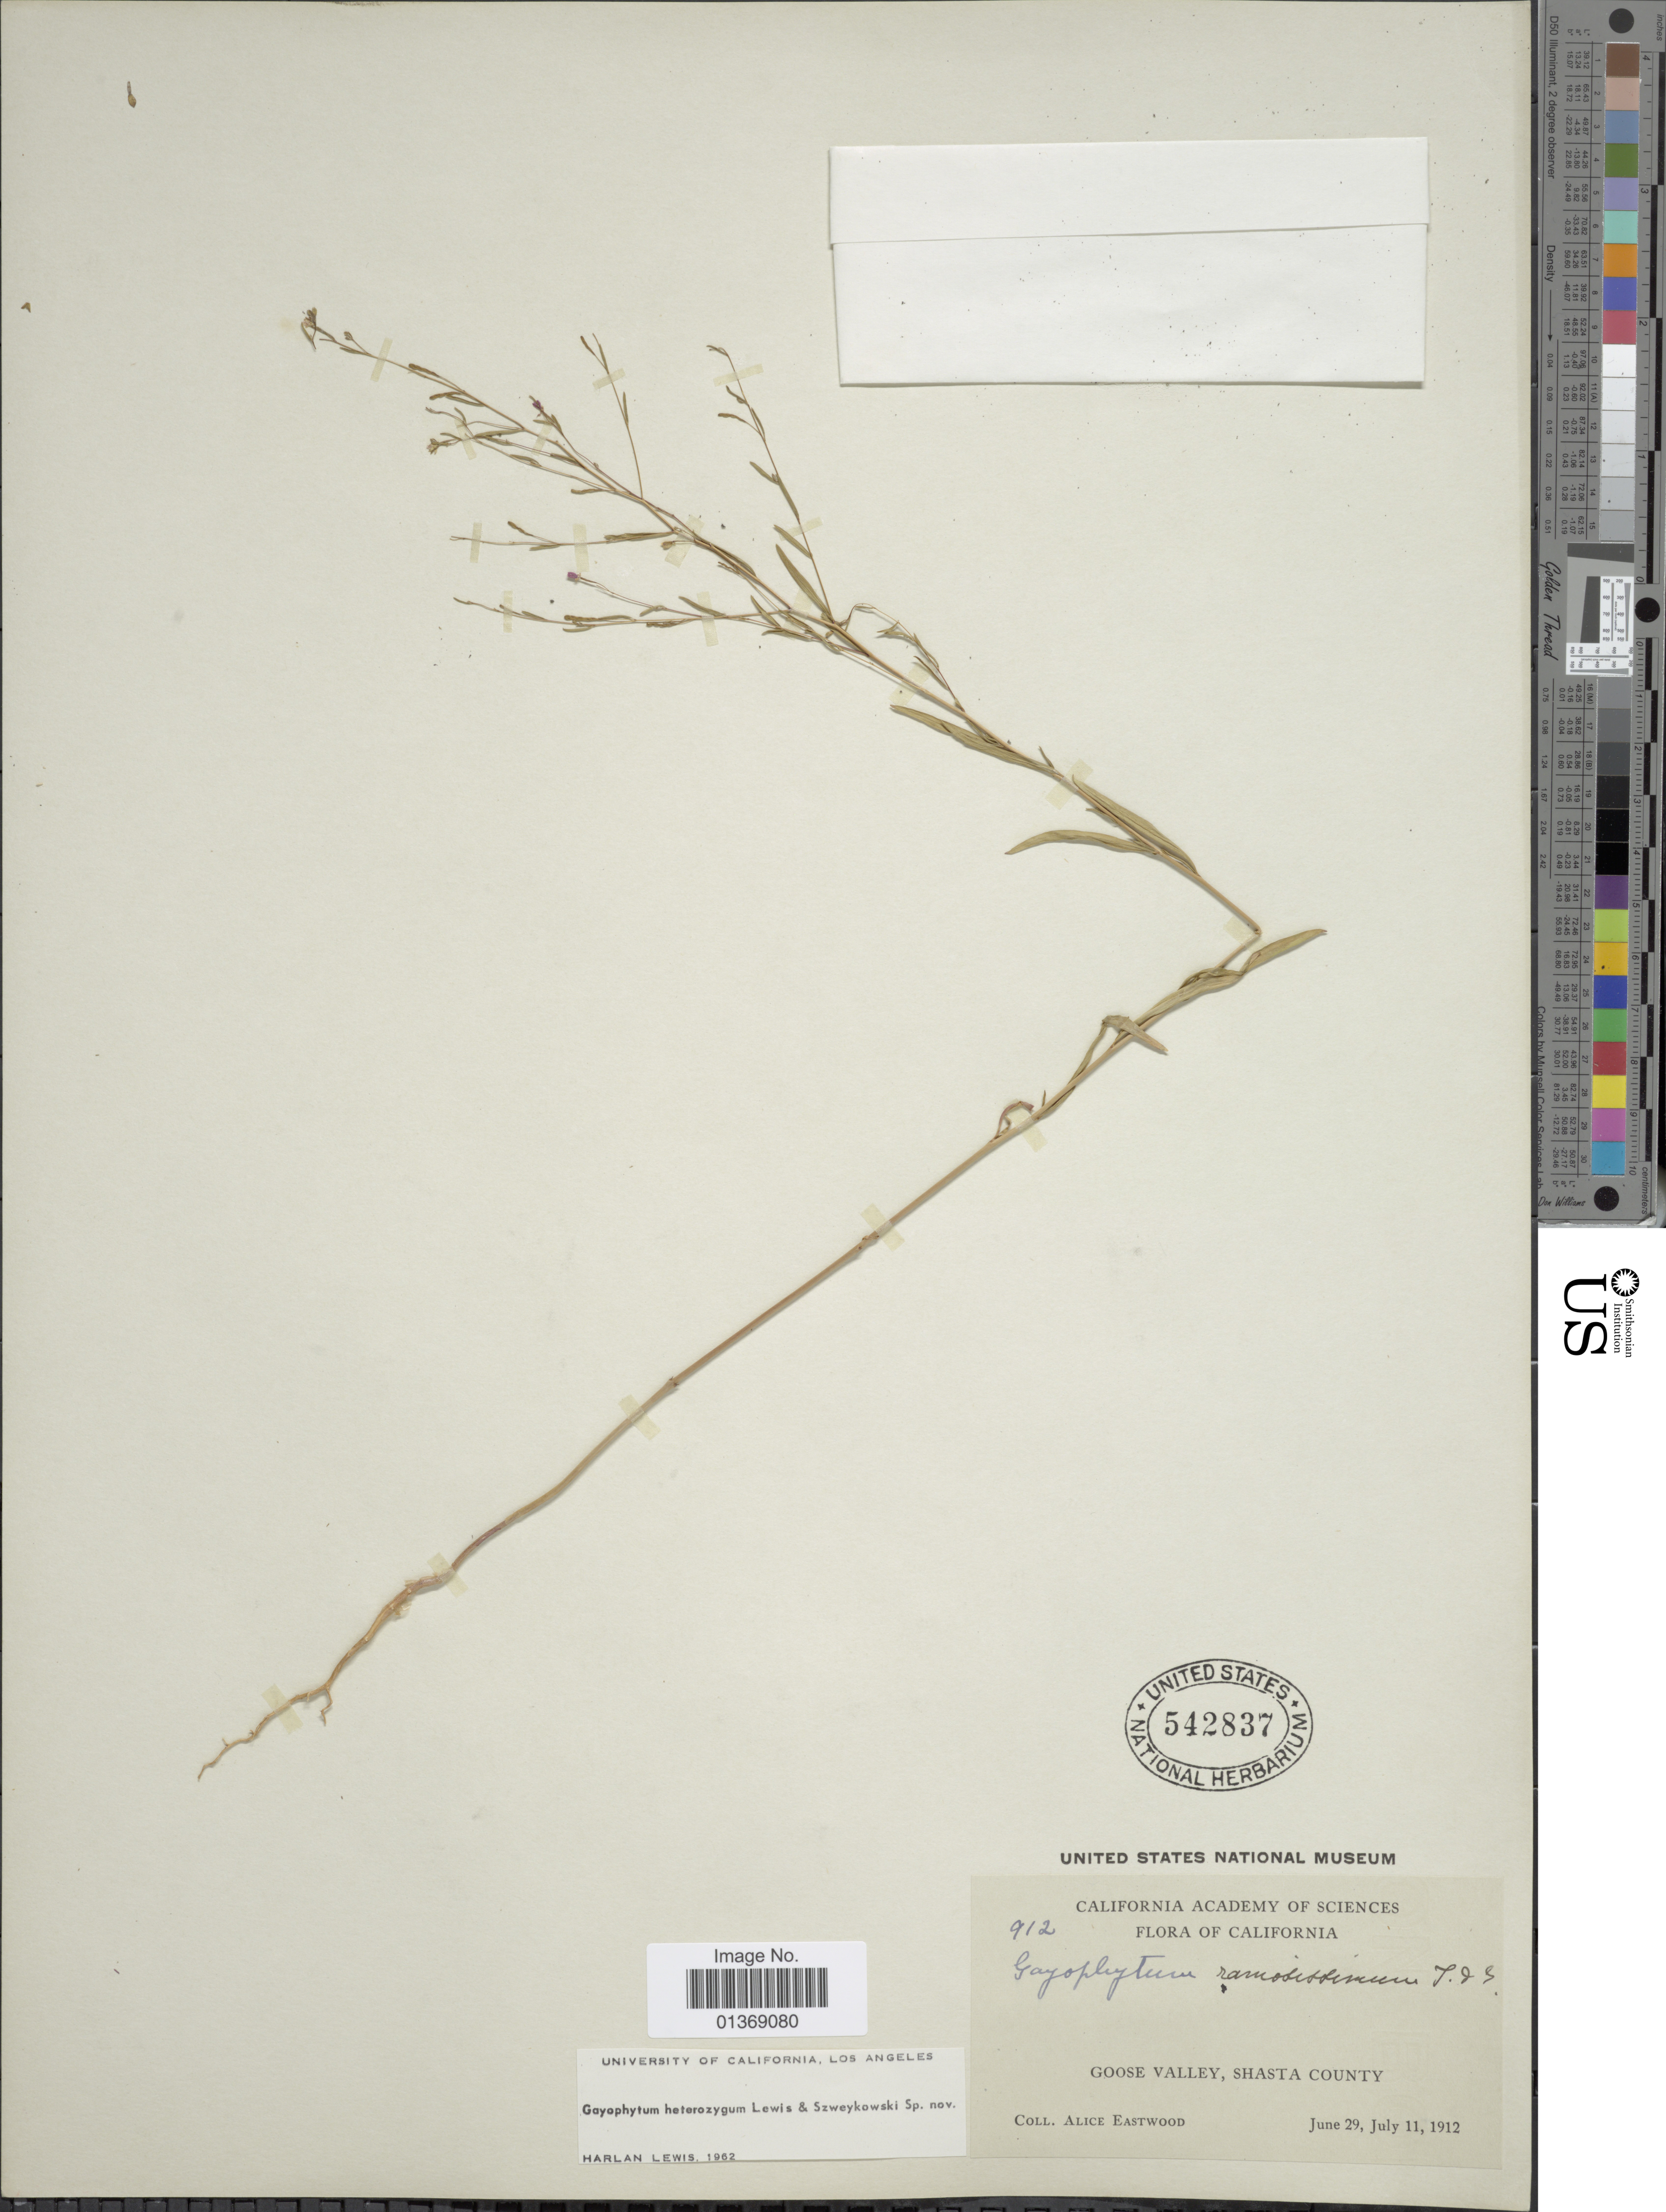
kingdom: Plantae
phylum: Tracheophyta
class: Magnoliopsida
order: Myrtales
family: Onagraceae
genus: Gayophytum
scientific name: Gayophytum heterozygum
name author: F. H. Lewis & Szweyk.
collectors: A. Eastwood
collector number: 912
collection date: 1912-07-11/1912-07-29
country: United States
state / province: California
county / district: Shasta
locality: Goose Valley, Shasta County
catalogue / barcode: US 542837